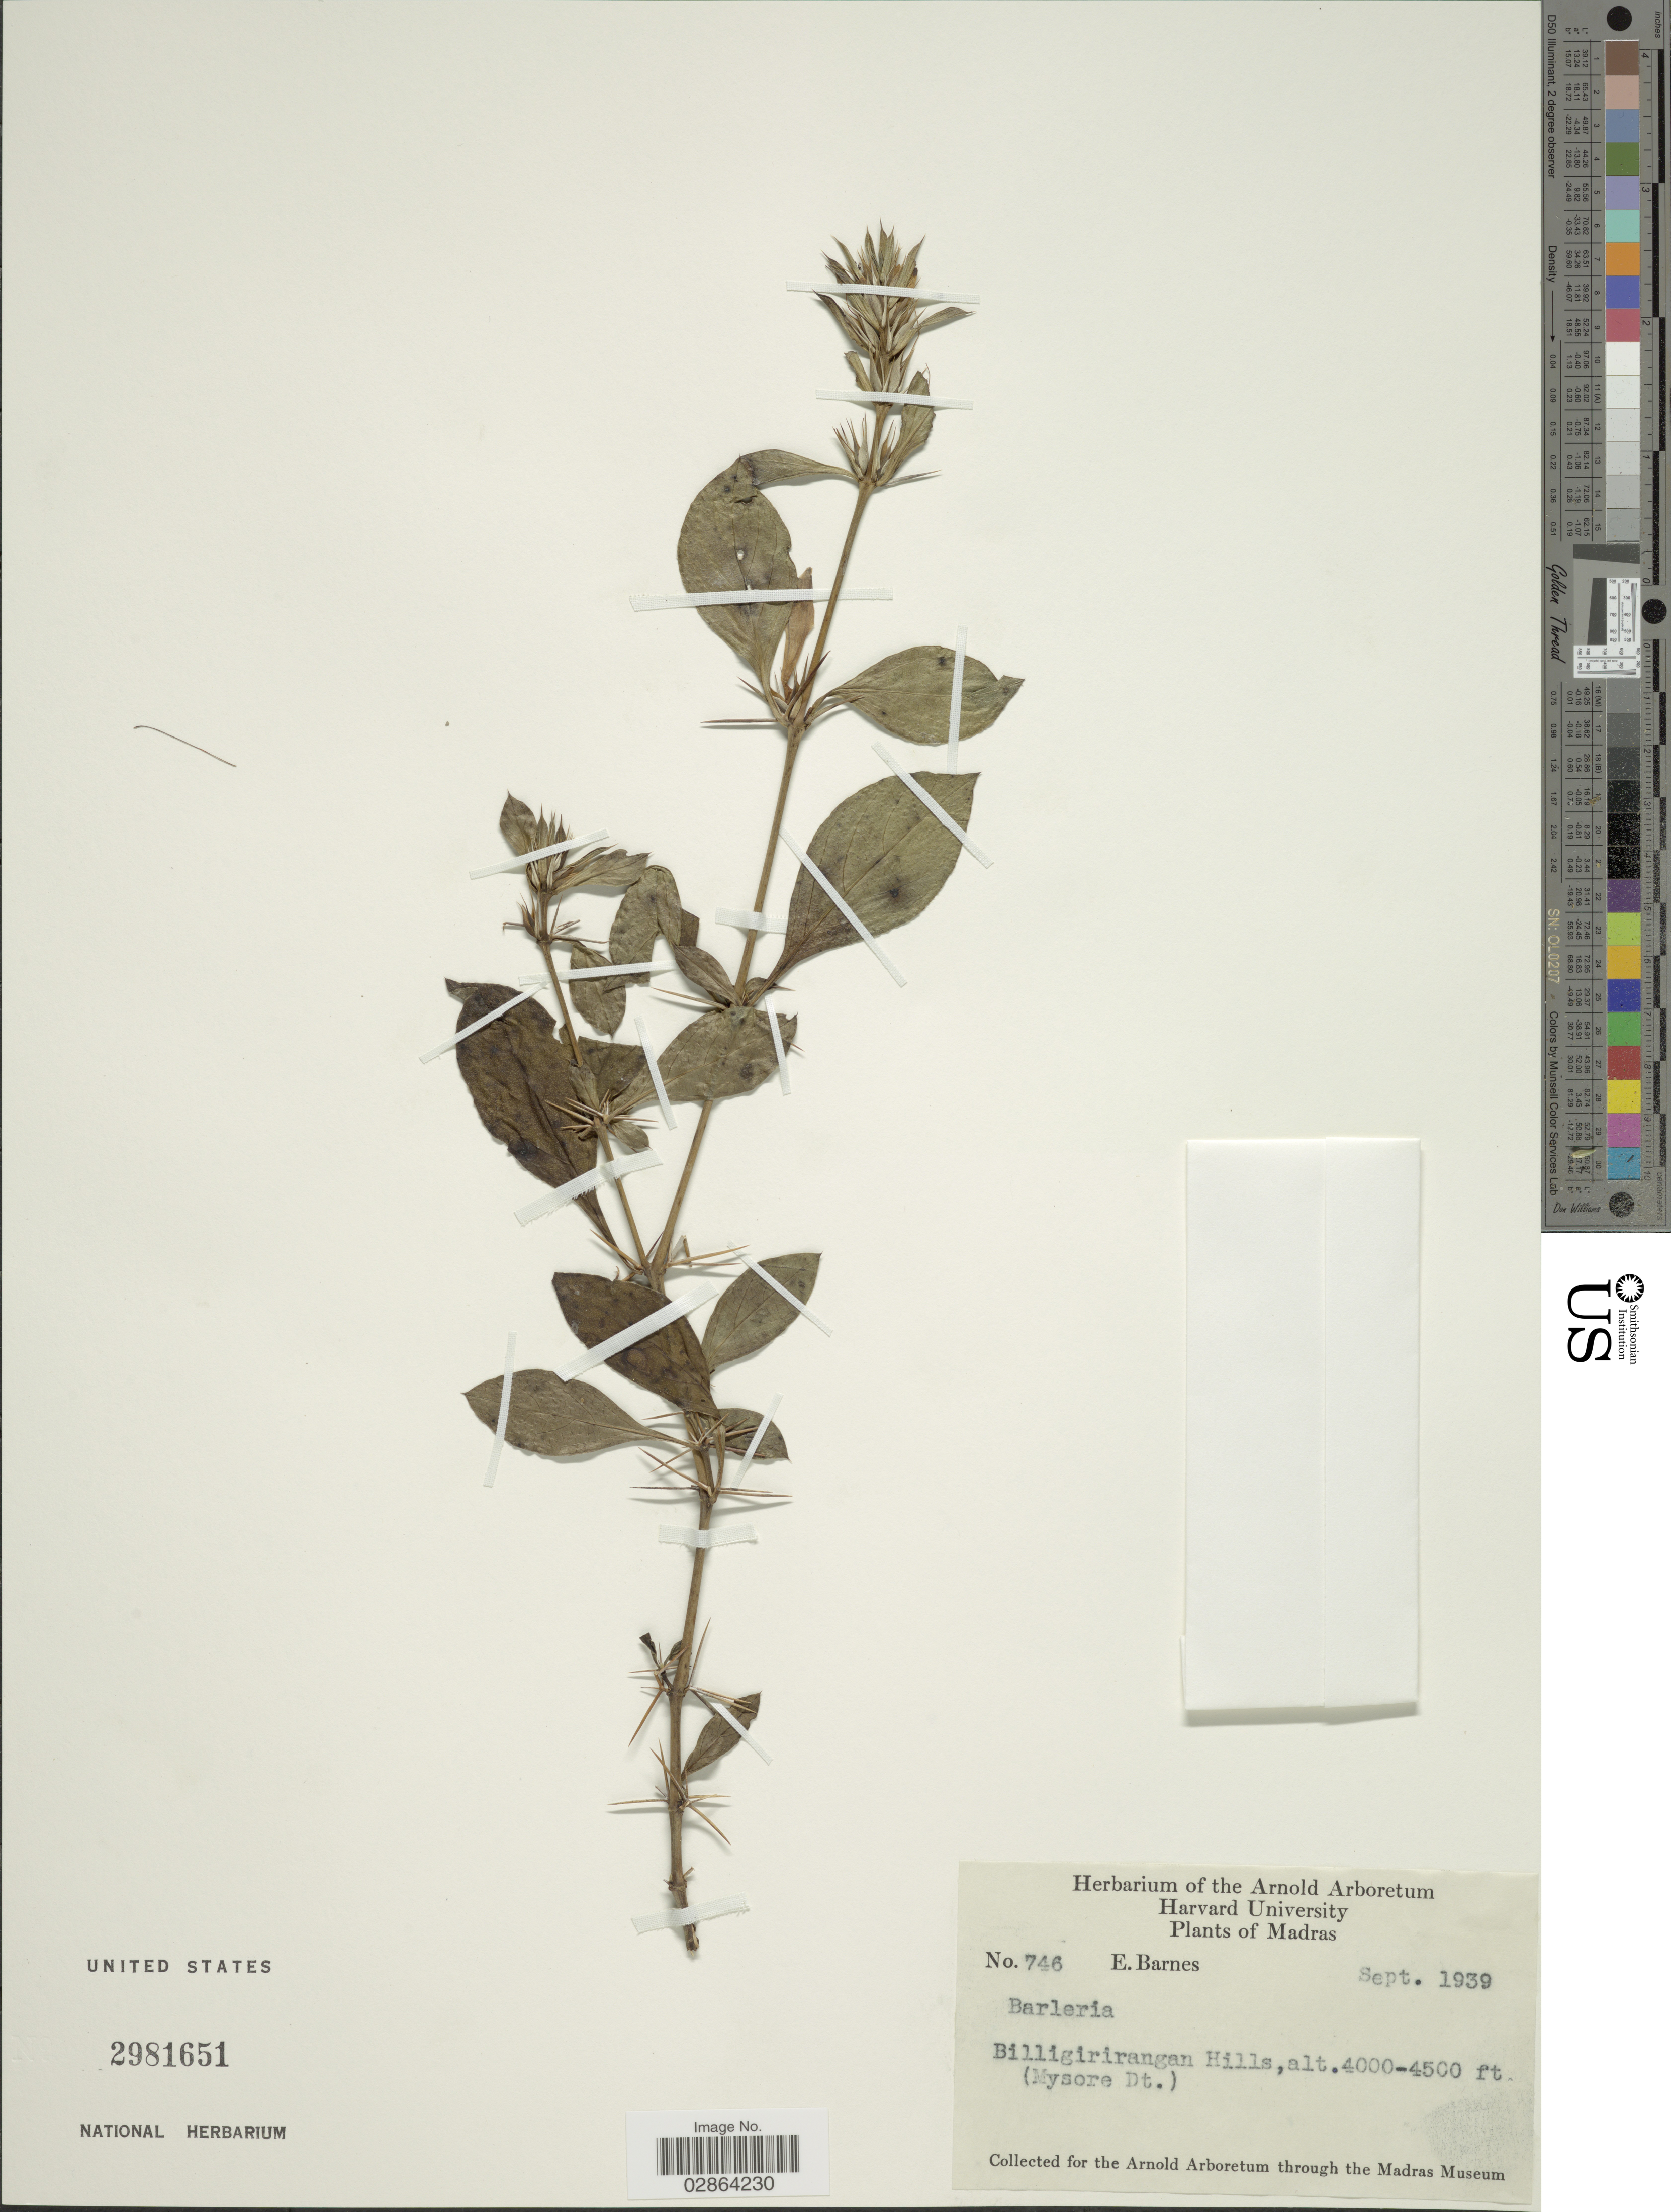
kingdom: Plantae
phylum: Tracheophyta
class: Magnoliopsida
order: Lamiales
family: Acanthaceae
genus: Barleria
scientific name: Barleria prionitis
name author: L.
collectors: E. Barnes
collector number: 746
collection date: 1939-09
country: India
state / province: Tamil Nadu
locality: Madras, Billigirirangan Hills (Mysore Dt.).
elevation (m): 1219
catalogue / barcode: US 2981651